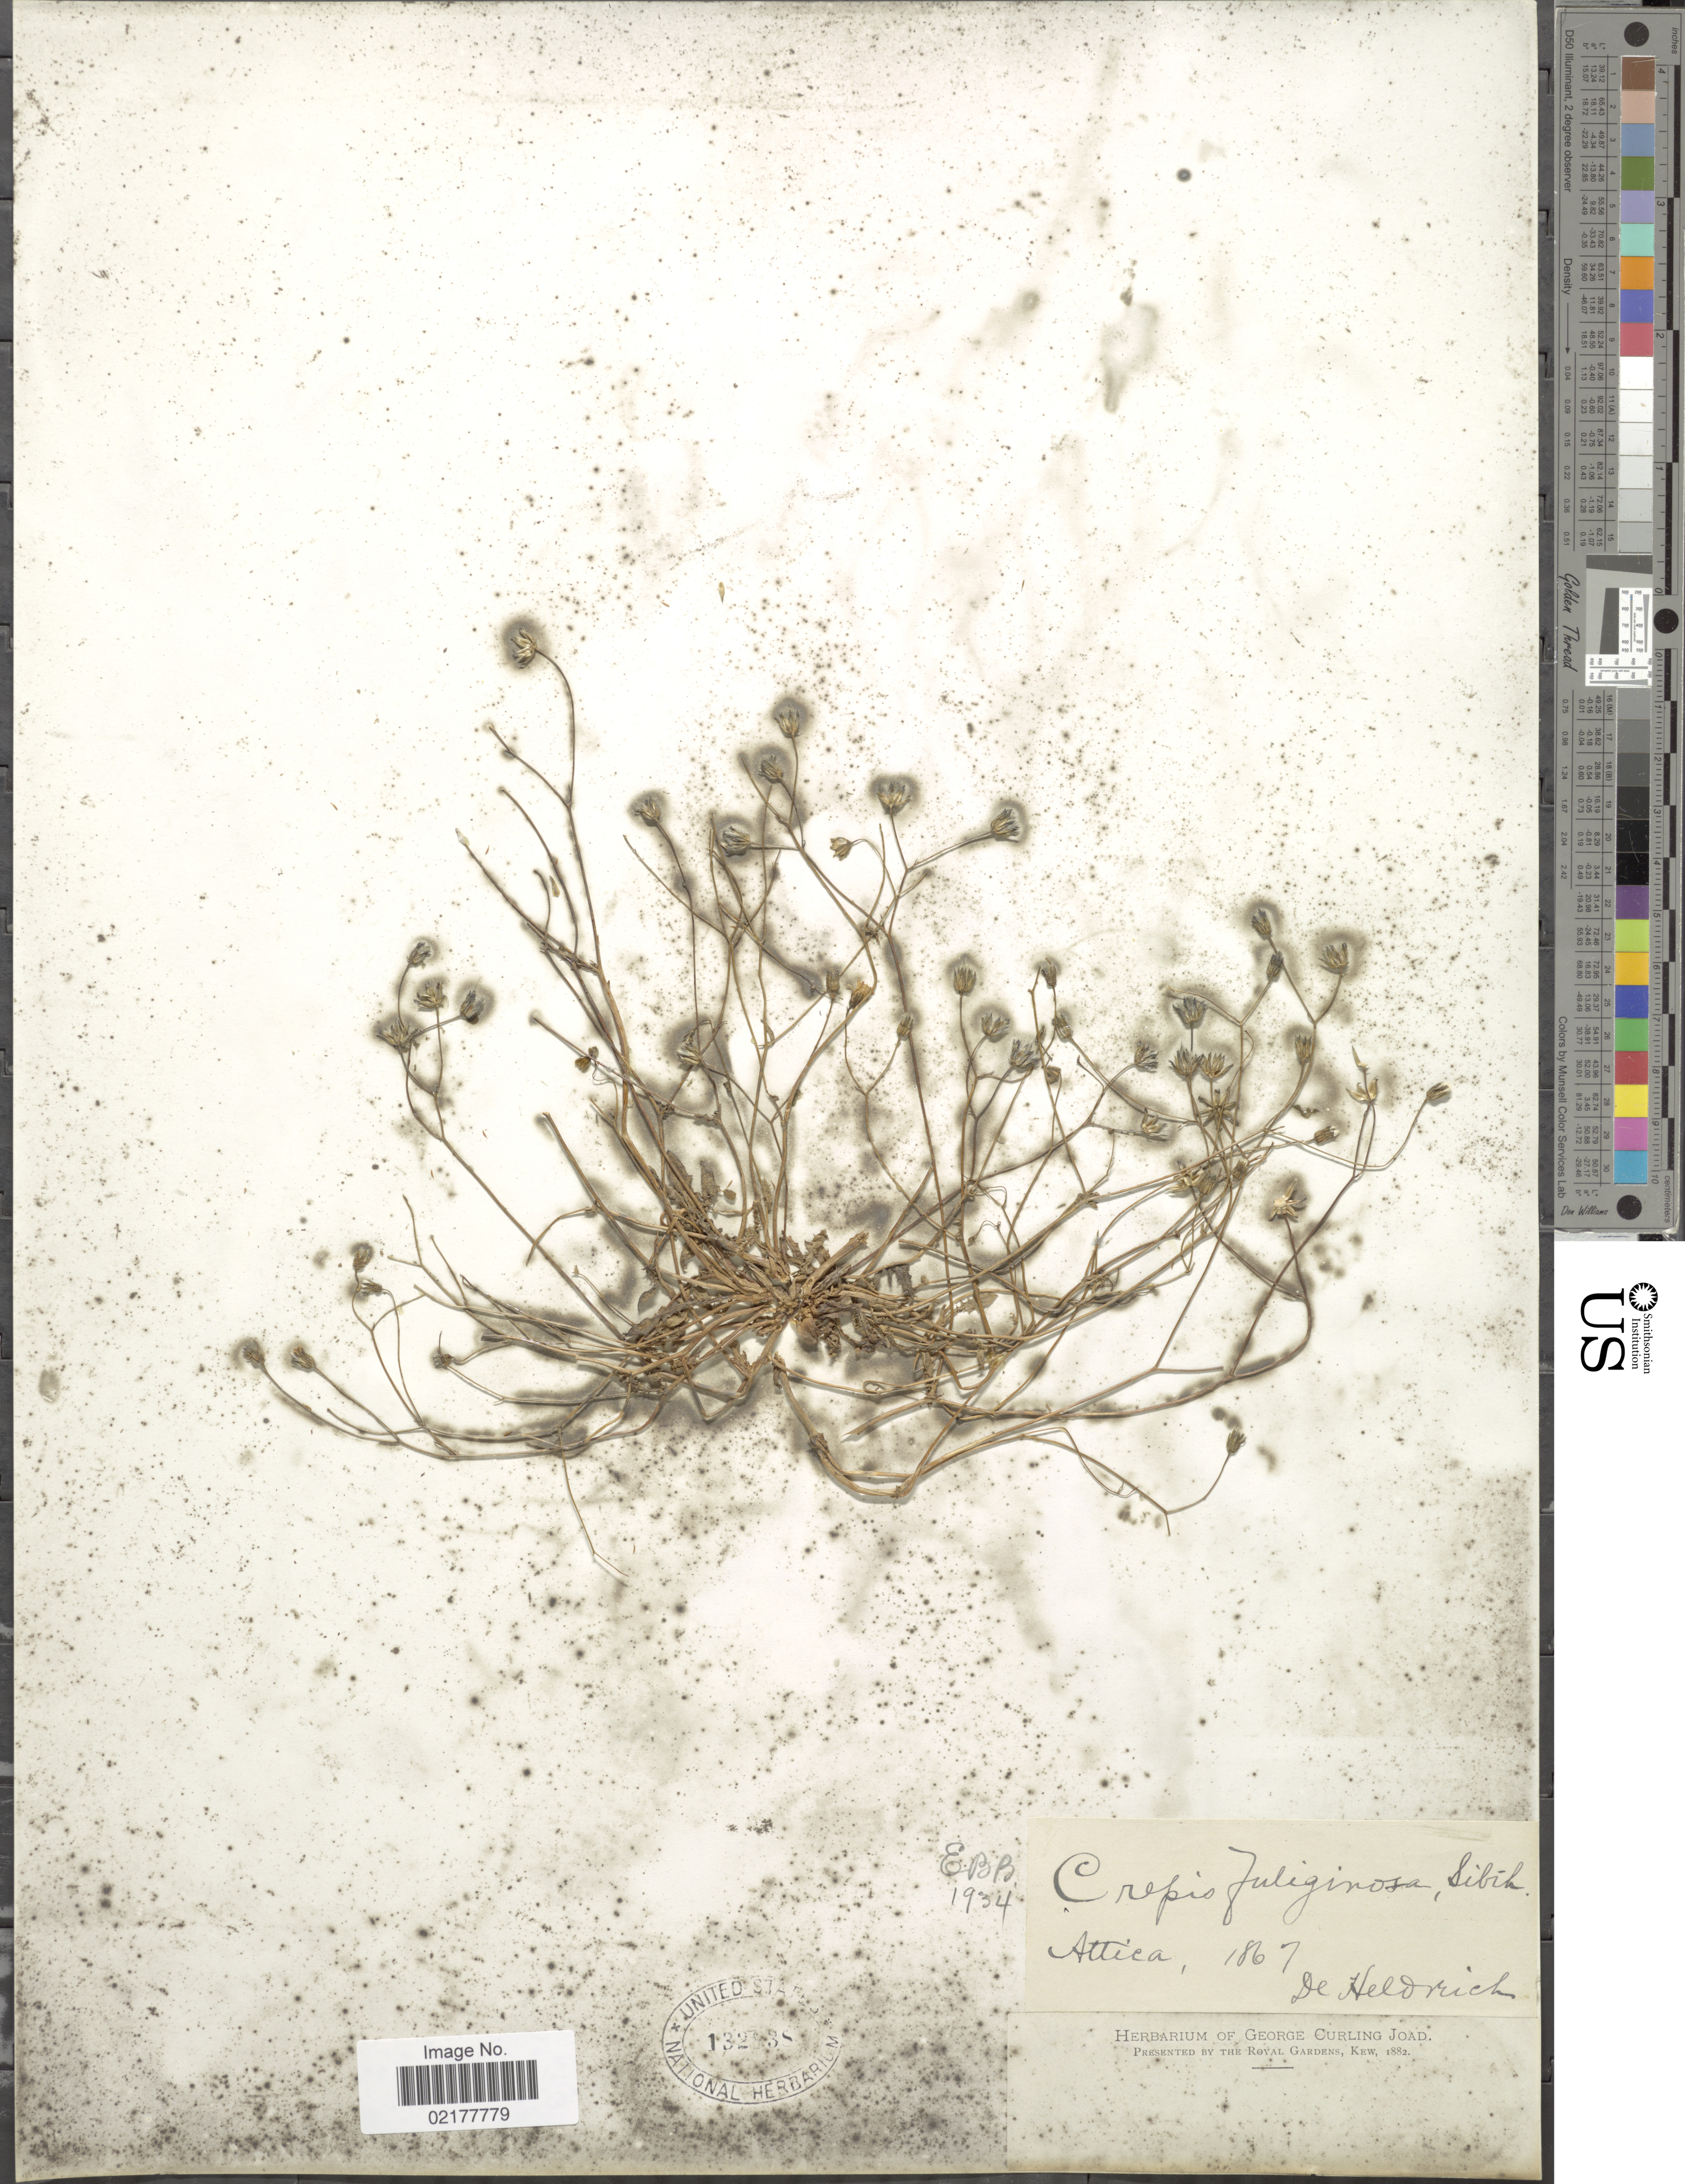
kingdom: Plantae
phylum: Tracheophyta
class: Magnoliopsida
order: Asterales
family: Asteraceae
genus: Crepis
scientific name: Crepis fuliginosa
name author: Sm.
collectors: -. De Heldreich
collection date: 1867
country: Greece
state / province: Attica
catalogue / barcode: US 132838